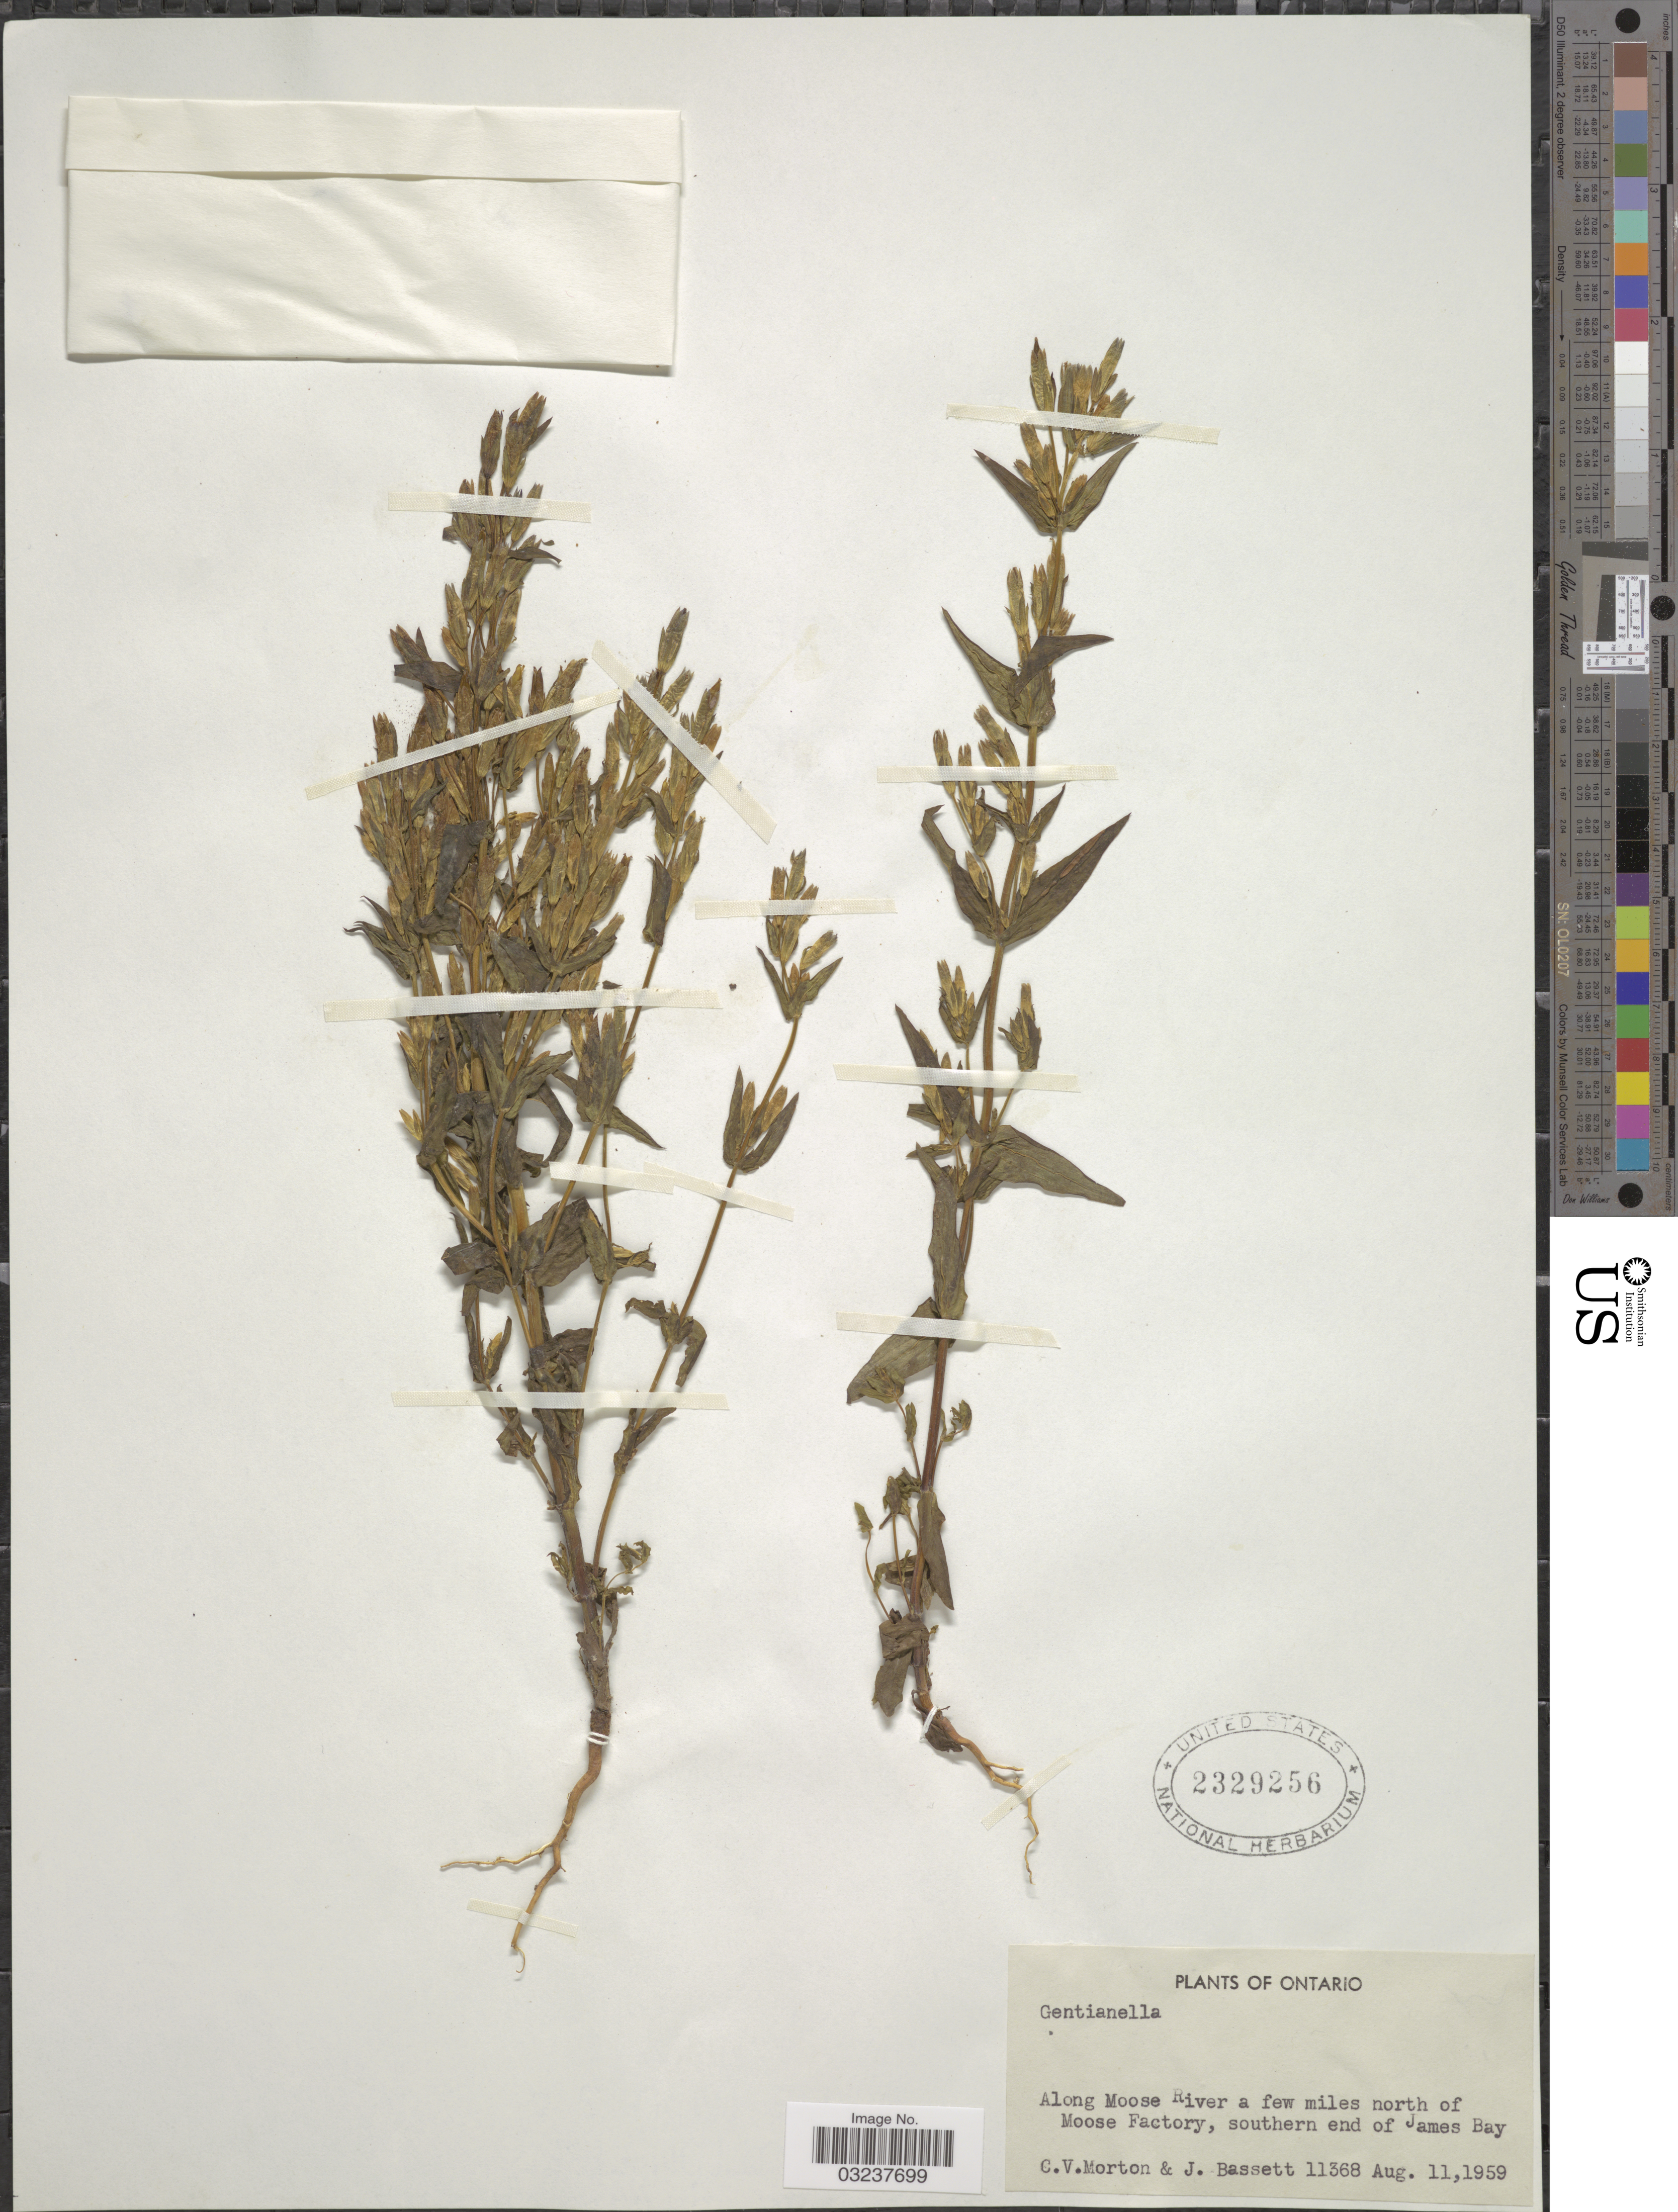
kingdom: Plantae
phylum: Tracheophyta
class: Magnoliopsida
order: Gentianales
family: Gentianaceae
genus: Gentianella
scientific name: Gentianella sp.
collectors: C. V. Morton & J. Bassett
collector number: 11368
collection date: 1959-08-11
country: Canada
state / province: Ontario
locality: Along Moose River a few miles north of Moose Factory, southern end of James Bay.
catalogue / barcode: US 2329256